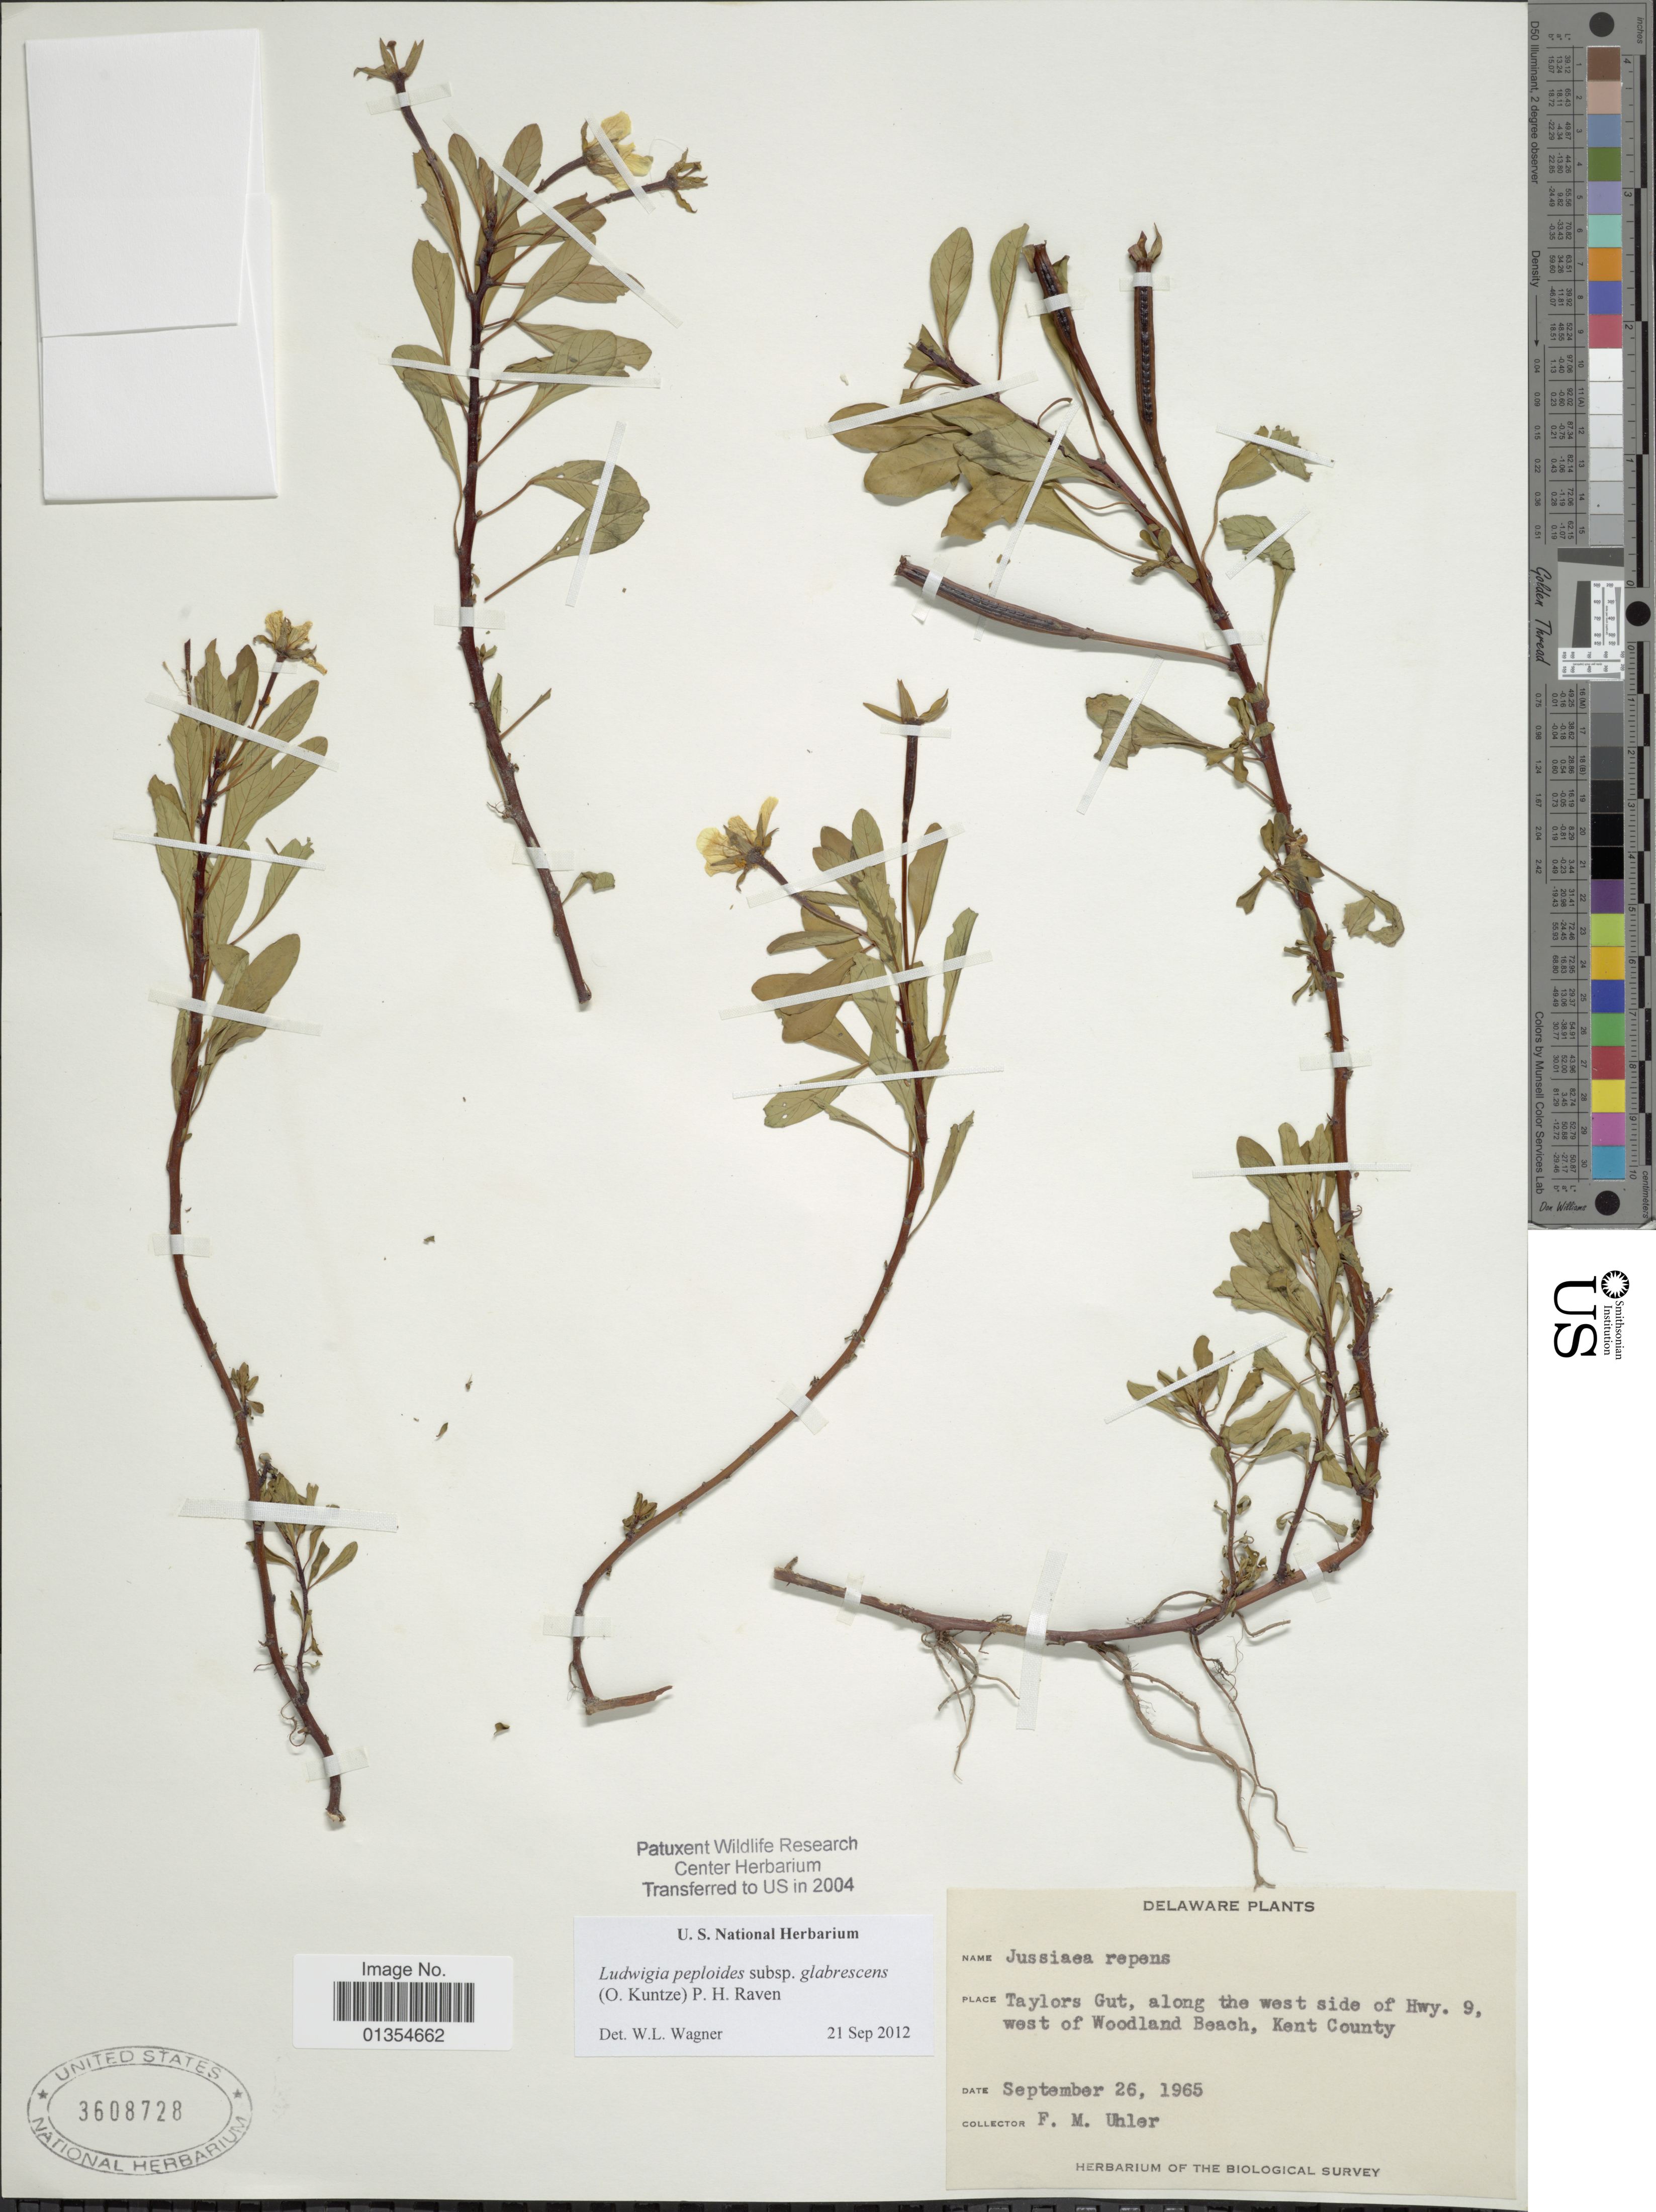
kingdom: Plantae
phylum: Tracheophyta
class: Magnoliopsida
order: Myrtales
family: Onagraceae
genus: Ludwigia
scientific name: Ludwigia peploides subsp. glabrescens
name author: (Kuntze) P.H. Raven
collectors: F. M. Uhler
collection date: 1965-09-26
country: United States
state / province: Delaware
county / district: Kent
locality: Taylors Gut, along the west side of Hwy, 9 west of Woodland Beach, Kent County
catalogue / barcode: US 3608728